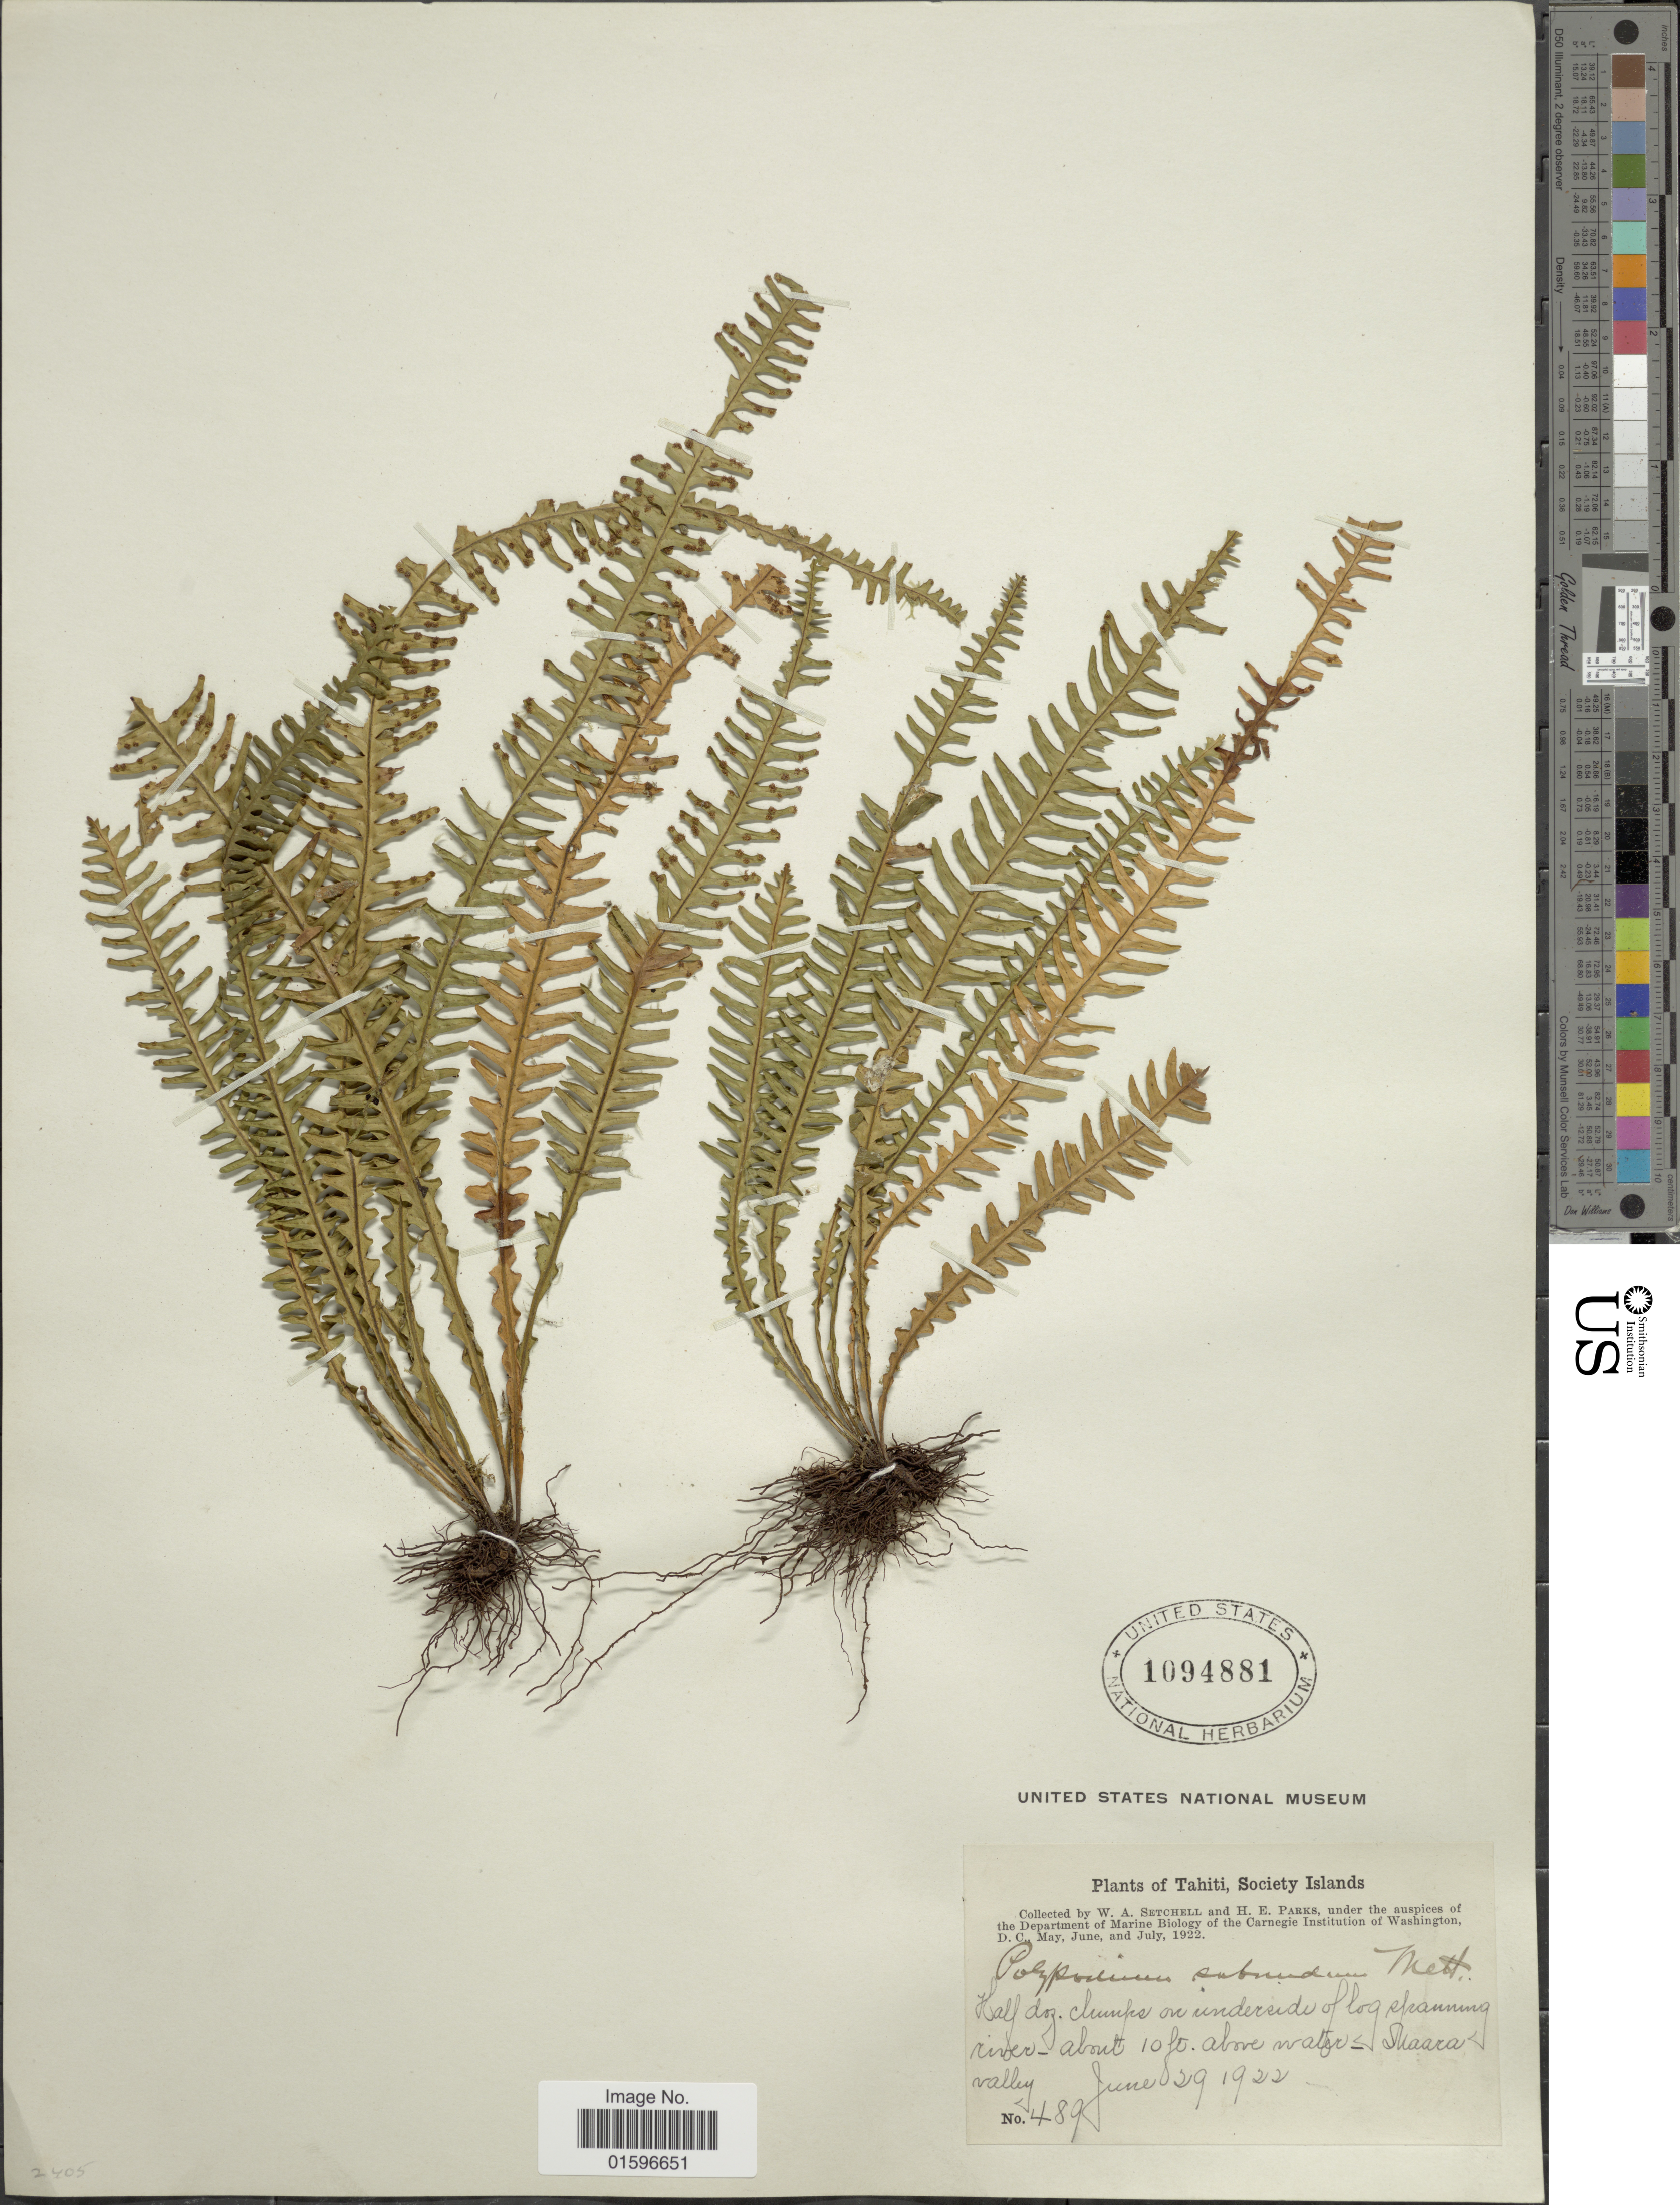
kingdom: Plantae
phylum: Tracheophyta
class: Polypodiopsida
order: Polypodiales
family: Polypodiaceae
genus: Polypodium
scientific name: Polypodium subnudum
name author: Mett. ex Kuhn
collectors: W. Setchell & H. E. Parks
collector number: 489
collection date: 1922-06-29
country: French Polynesia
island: Tahiti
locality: Tahiti, Society Islands, about 10 ft. Skaara valley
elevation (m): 3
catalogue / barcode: US 1094881